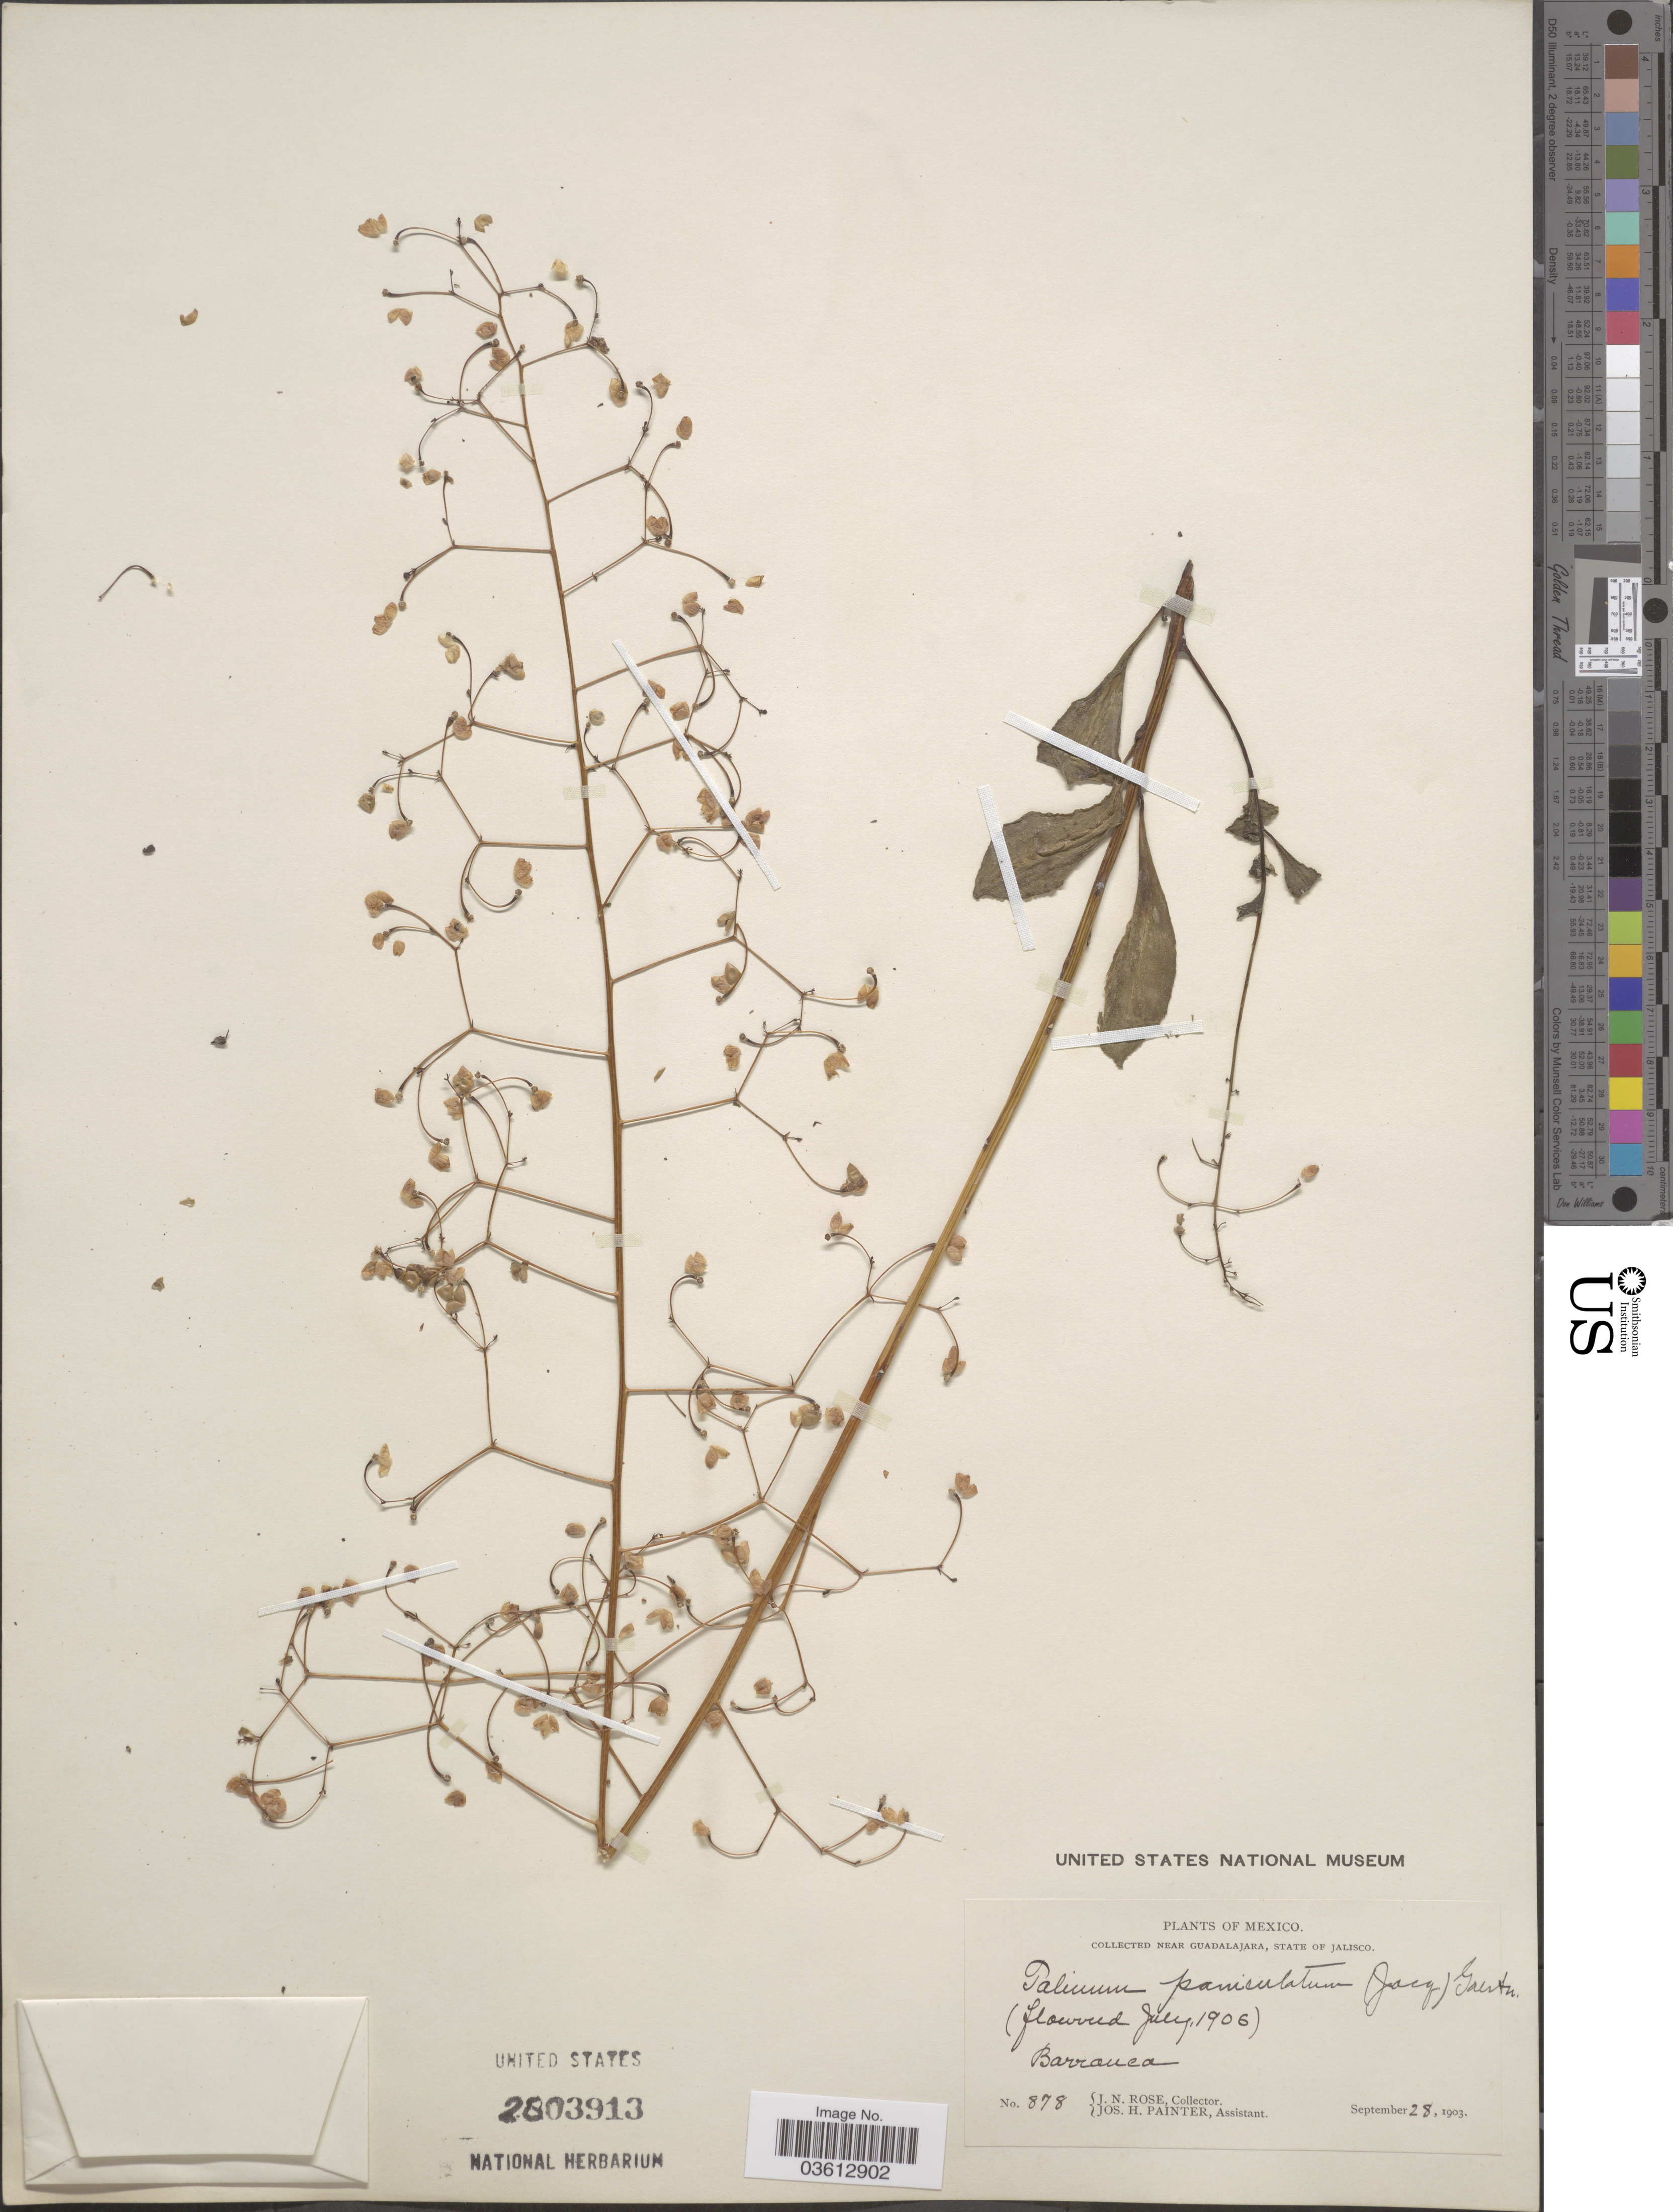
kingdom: Plantae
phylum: Tracheophyta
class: Magnoliopsida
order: Caryophyllales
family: Talinaceae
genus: Talinum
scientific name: Talinum paniculatum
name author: (Jacq.) Gaertn.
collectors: J. N. Rose & J. H. Painter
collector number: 878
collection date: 1903-09-28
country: Mexico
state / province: Jalisco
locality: Near Guadalajara. Barranca.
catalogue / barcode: US 2803913